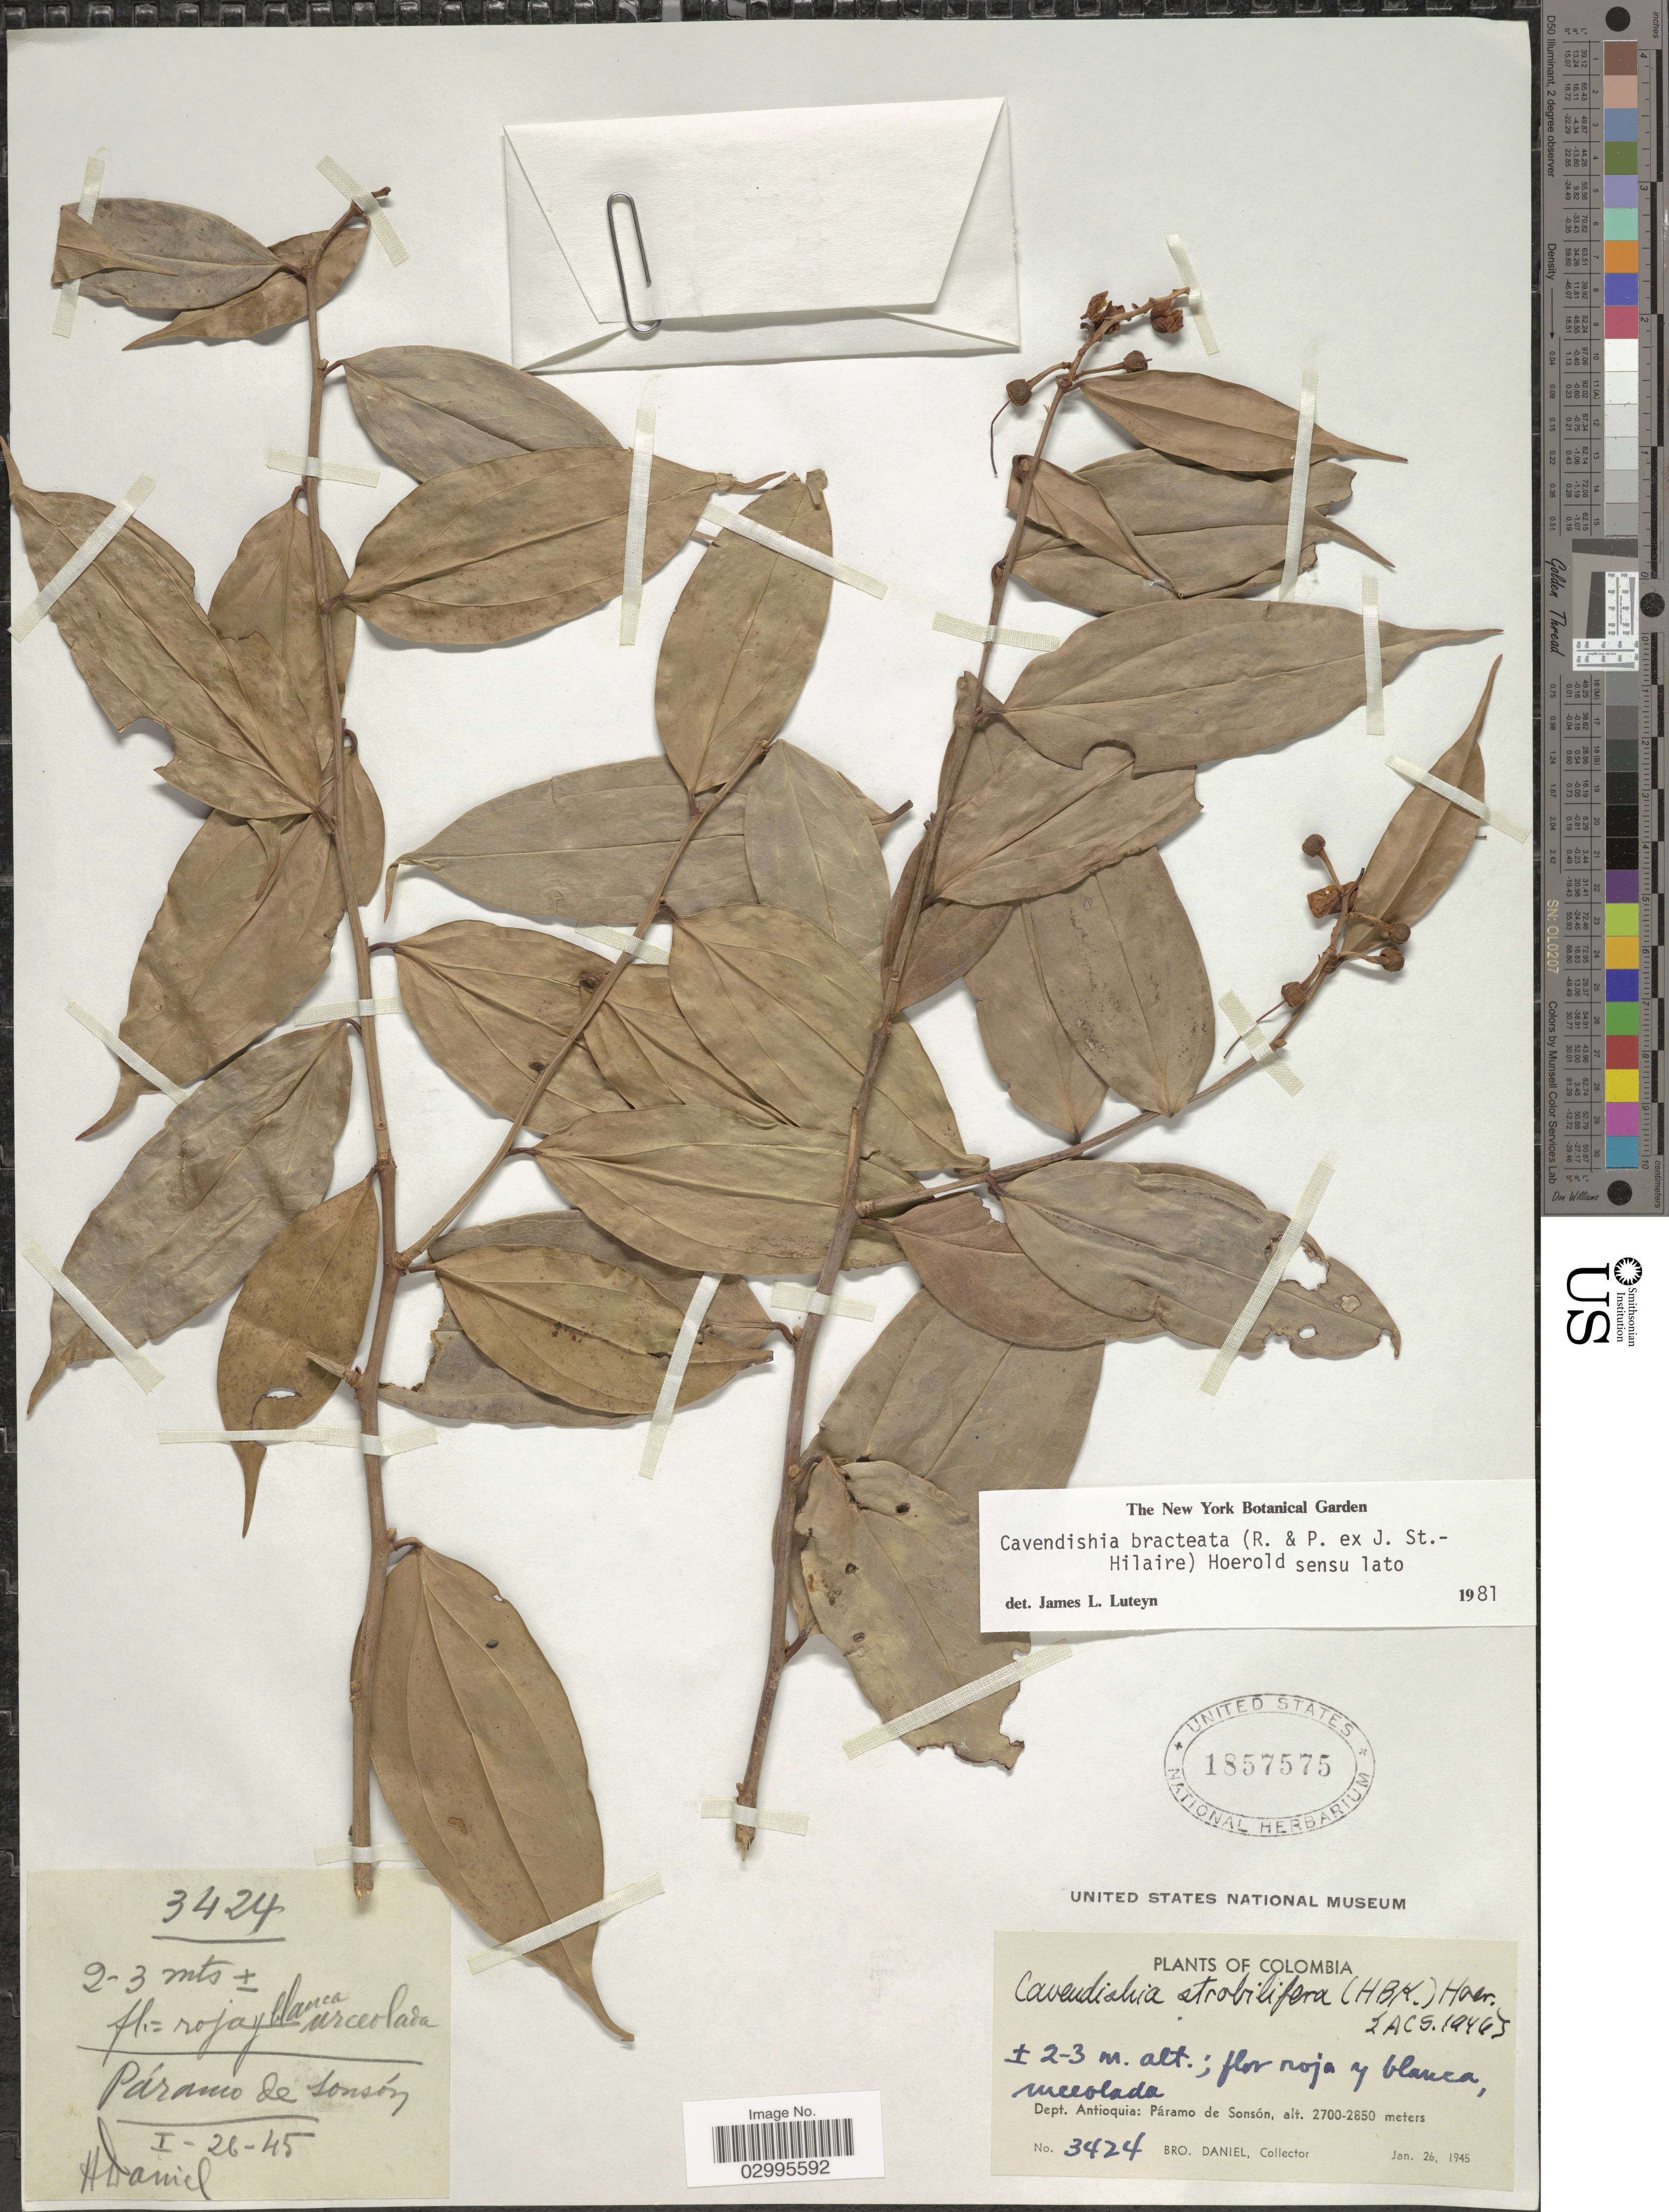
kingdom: Plantae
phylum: Tracheophyta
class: Magnoliopsida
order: Ericales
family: Ericaceae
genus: Cavendishia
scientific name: Cavendishia bracteata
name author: (Ruiz & Pav. ex J. St.-Hil.) Hoerold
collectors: Bro. Daniel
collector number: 3424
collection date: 1945-01-26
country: Colombia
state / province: Antioquia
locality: Dept. Antioquia: Páramo de Sonsón.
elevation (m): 2700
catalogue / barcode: US 1857575